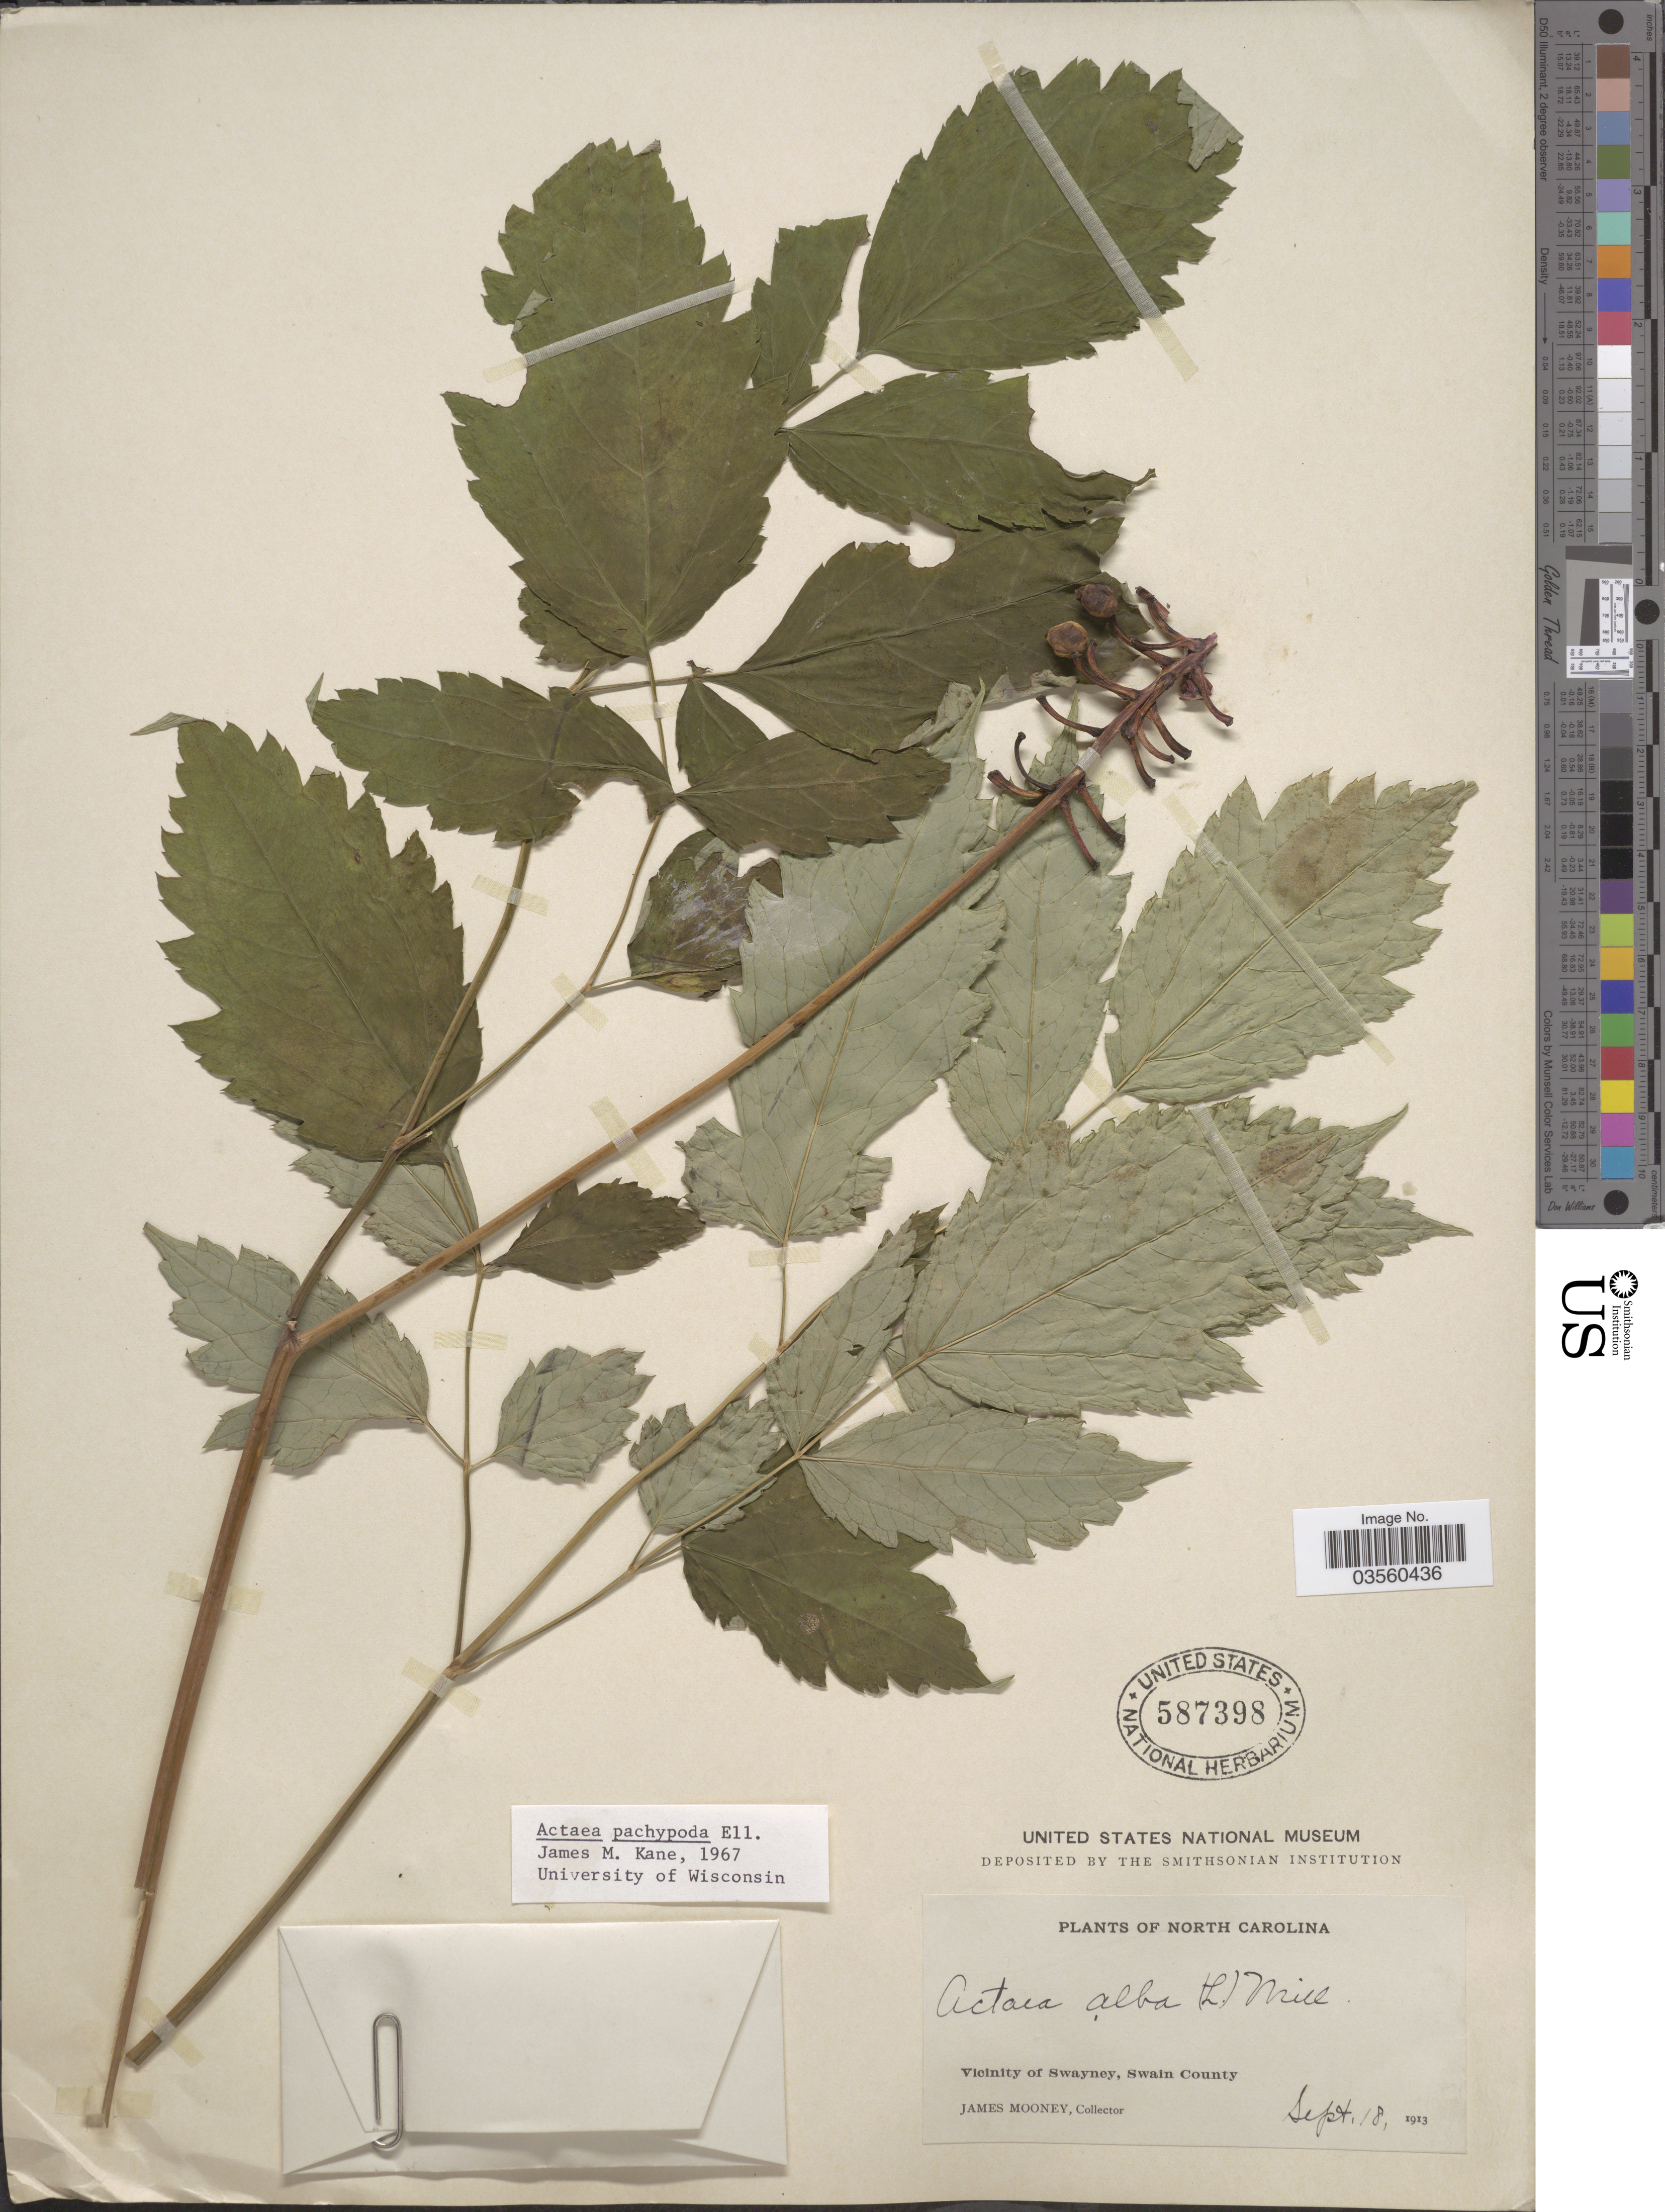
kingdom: Plantae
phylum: Tracheophyta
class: Magnoliopsida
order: Ranunculales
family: Ranunculaceae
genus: Actaea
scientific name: Actaea pachypoda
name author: Elliott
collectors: J. Mooney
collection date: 1913-09-18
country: United States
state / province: North Carolina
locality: Vicinity of Swayney, Swain County.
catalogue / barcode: US 587398